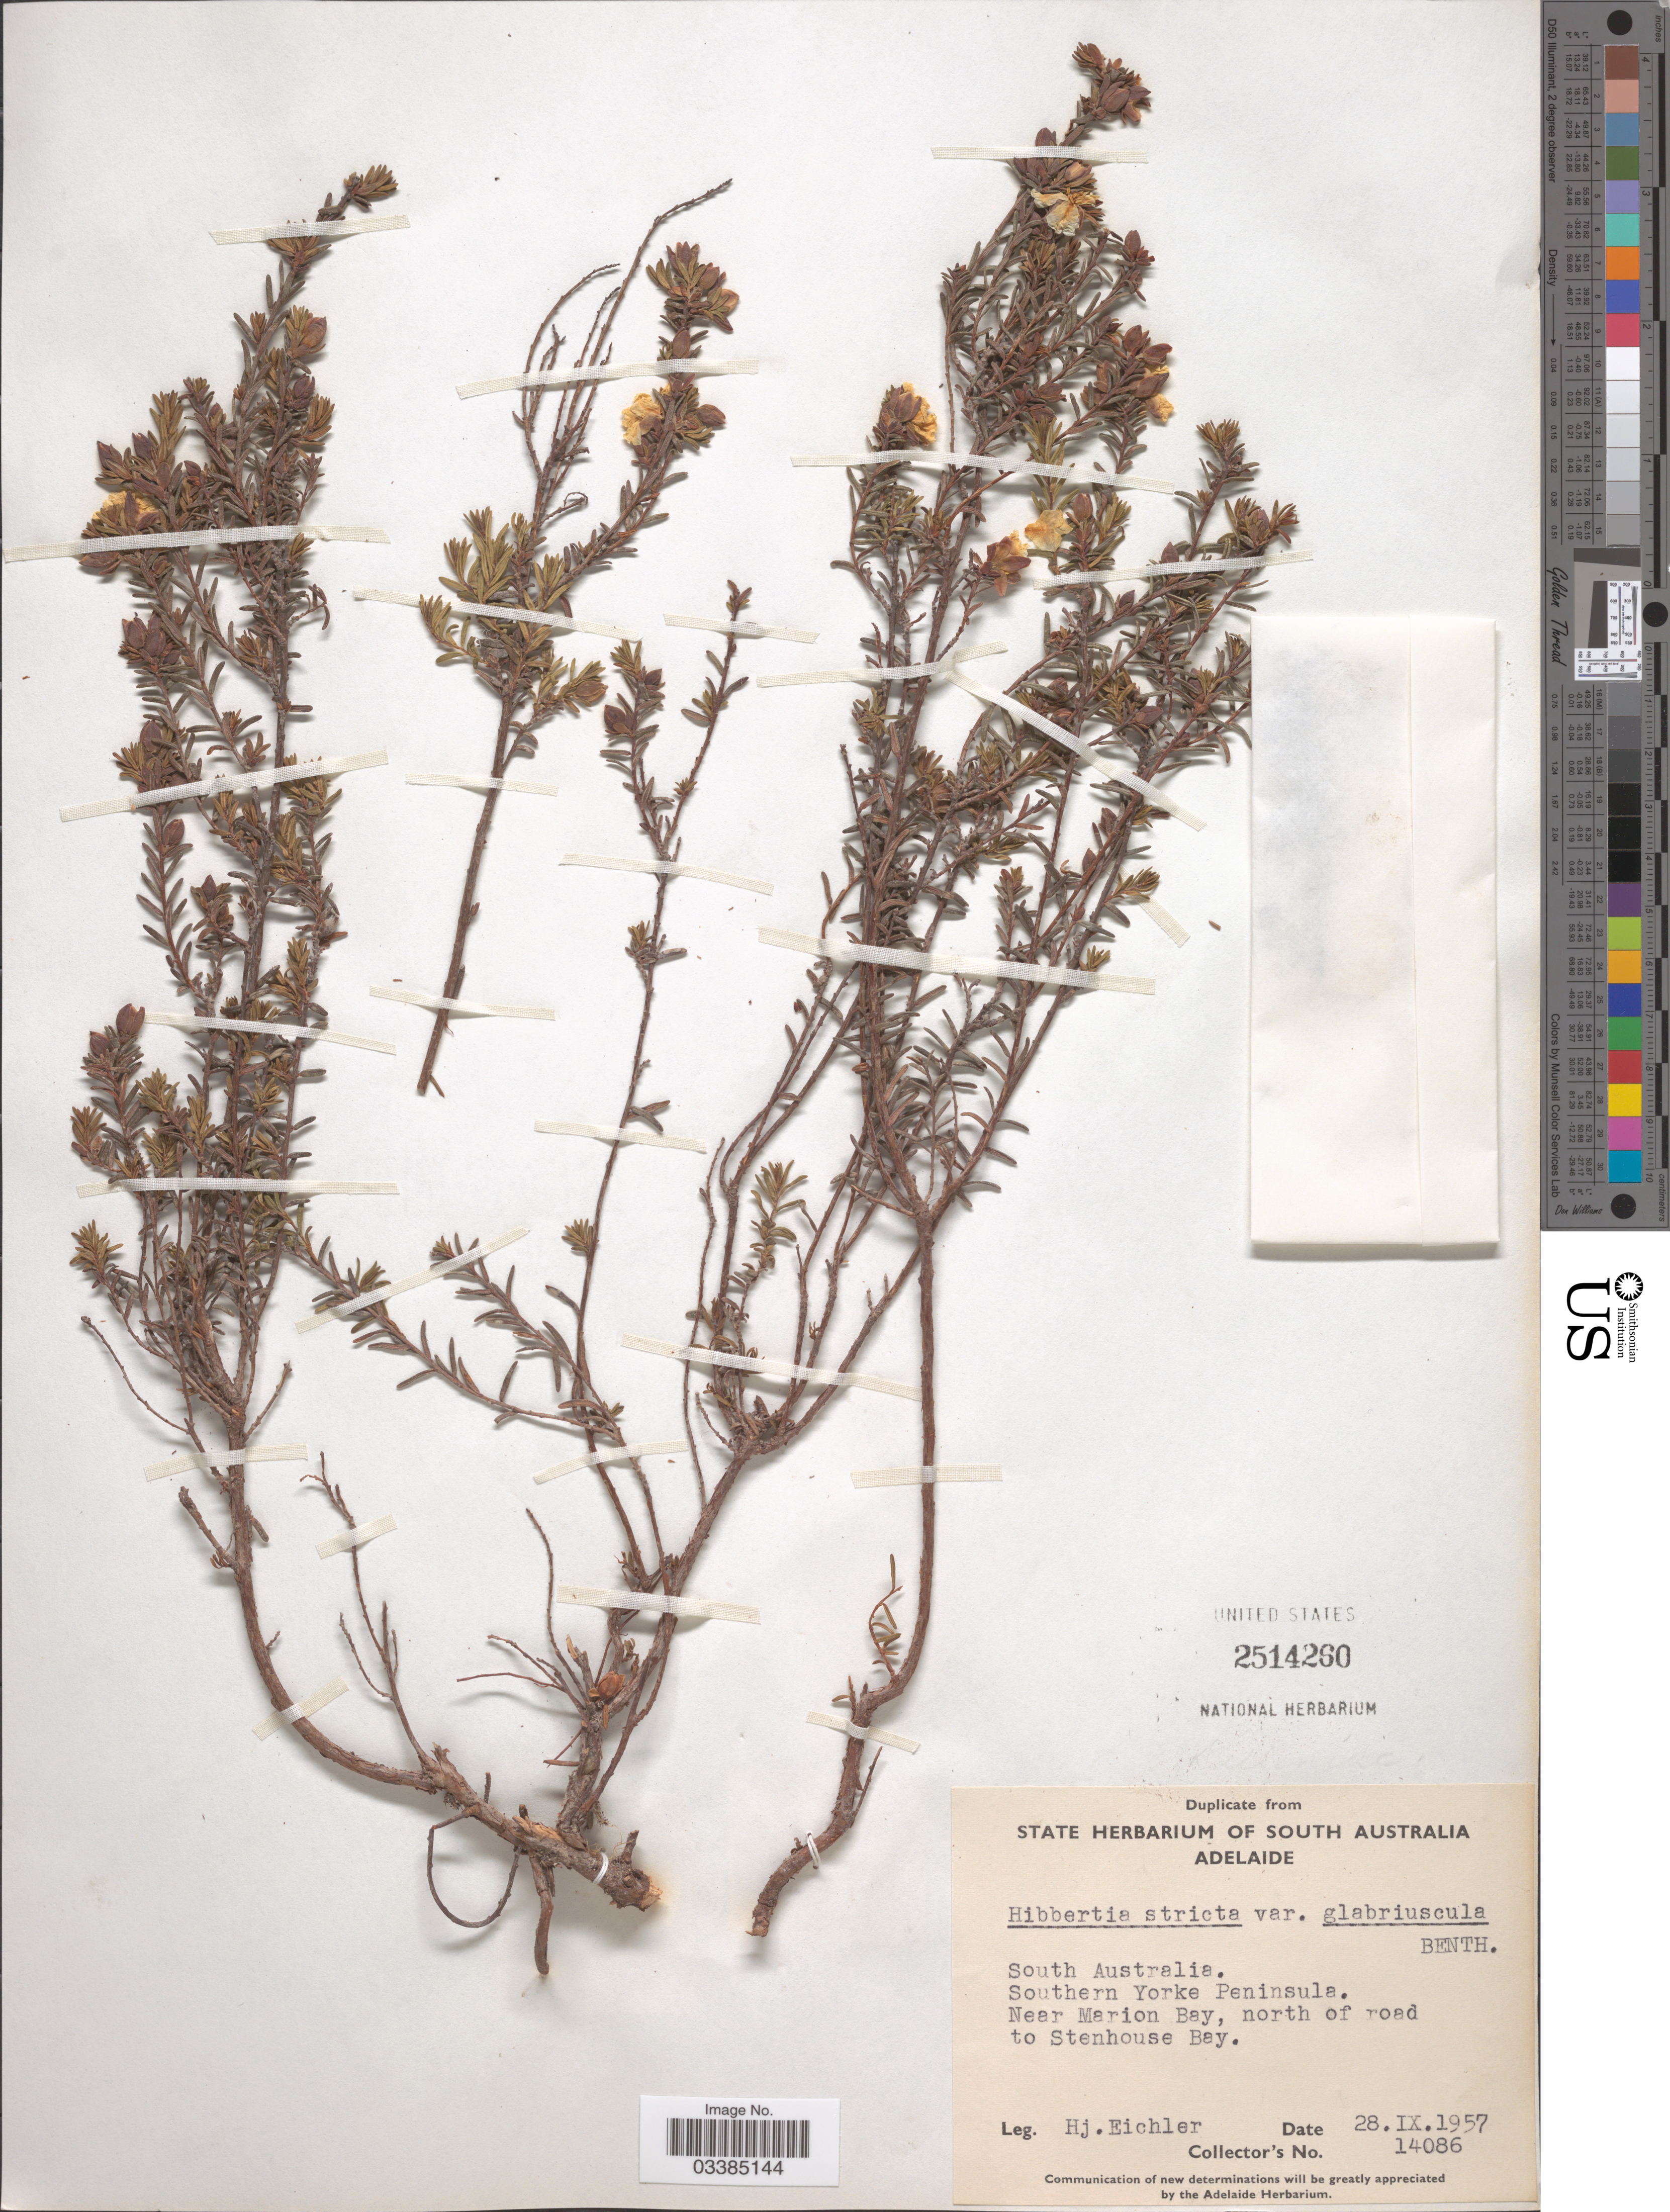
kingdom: Plantae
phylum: Tracheophyta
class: Magnoliopsida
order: Dilleniales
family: Dilleniaceae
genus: Hibbertia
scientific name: Hibbertia stricta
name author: R. Br. ex DC.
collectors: H. Eichler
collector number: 14086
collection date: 1957-09-28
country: Australia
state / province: South Australia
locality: Southern Yorke Peninsula. Near Marion Bay, north of road to Stenhouse Bay.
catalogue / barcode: US 2514260